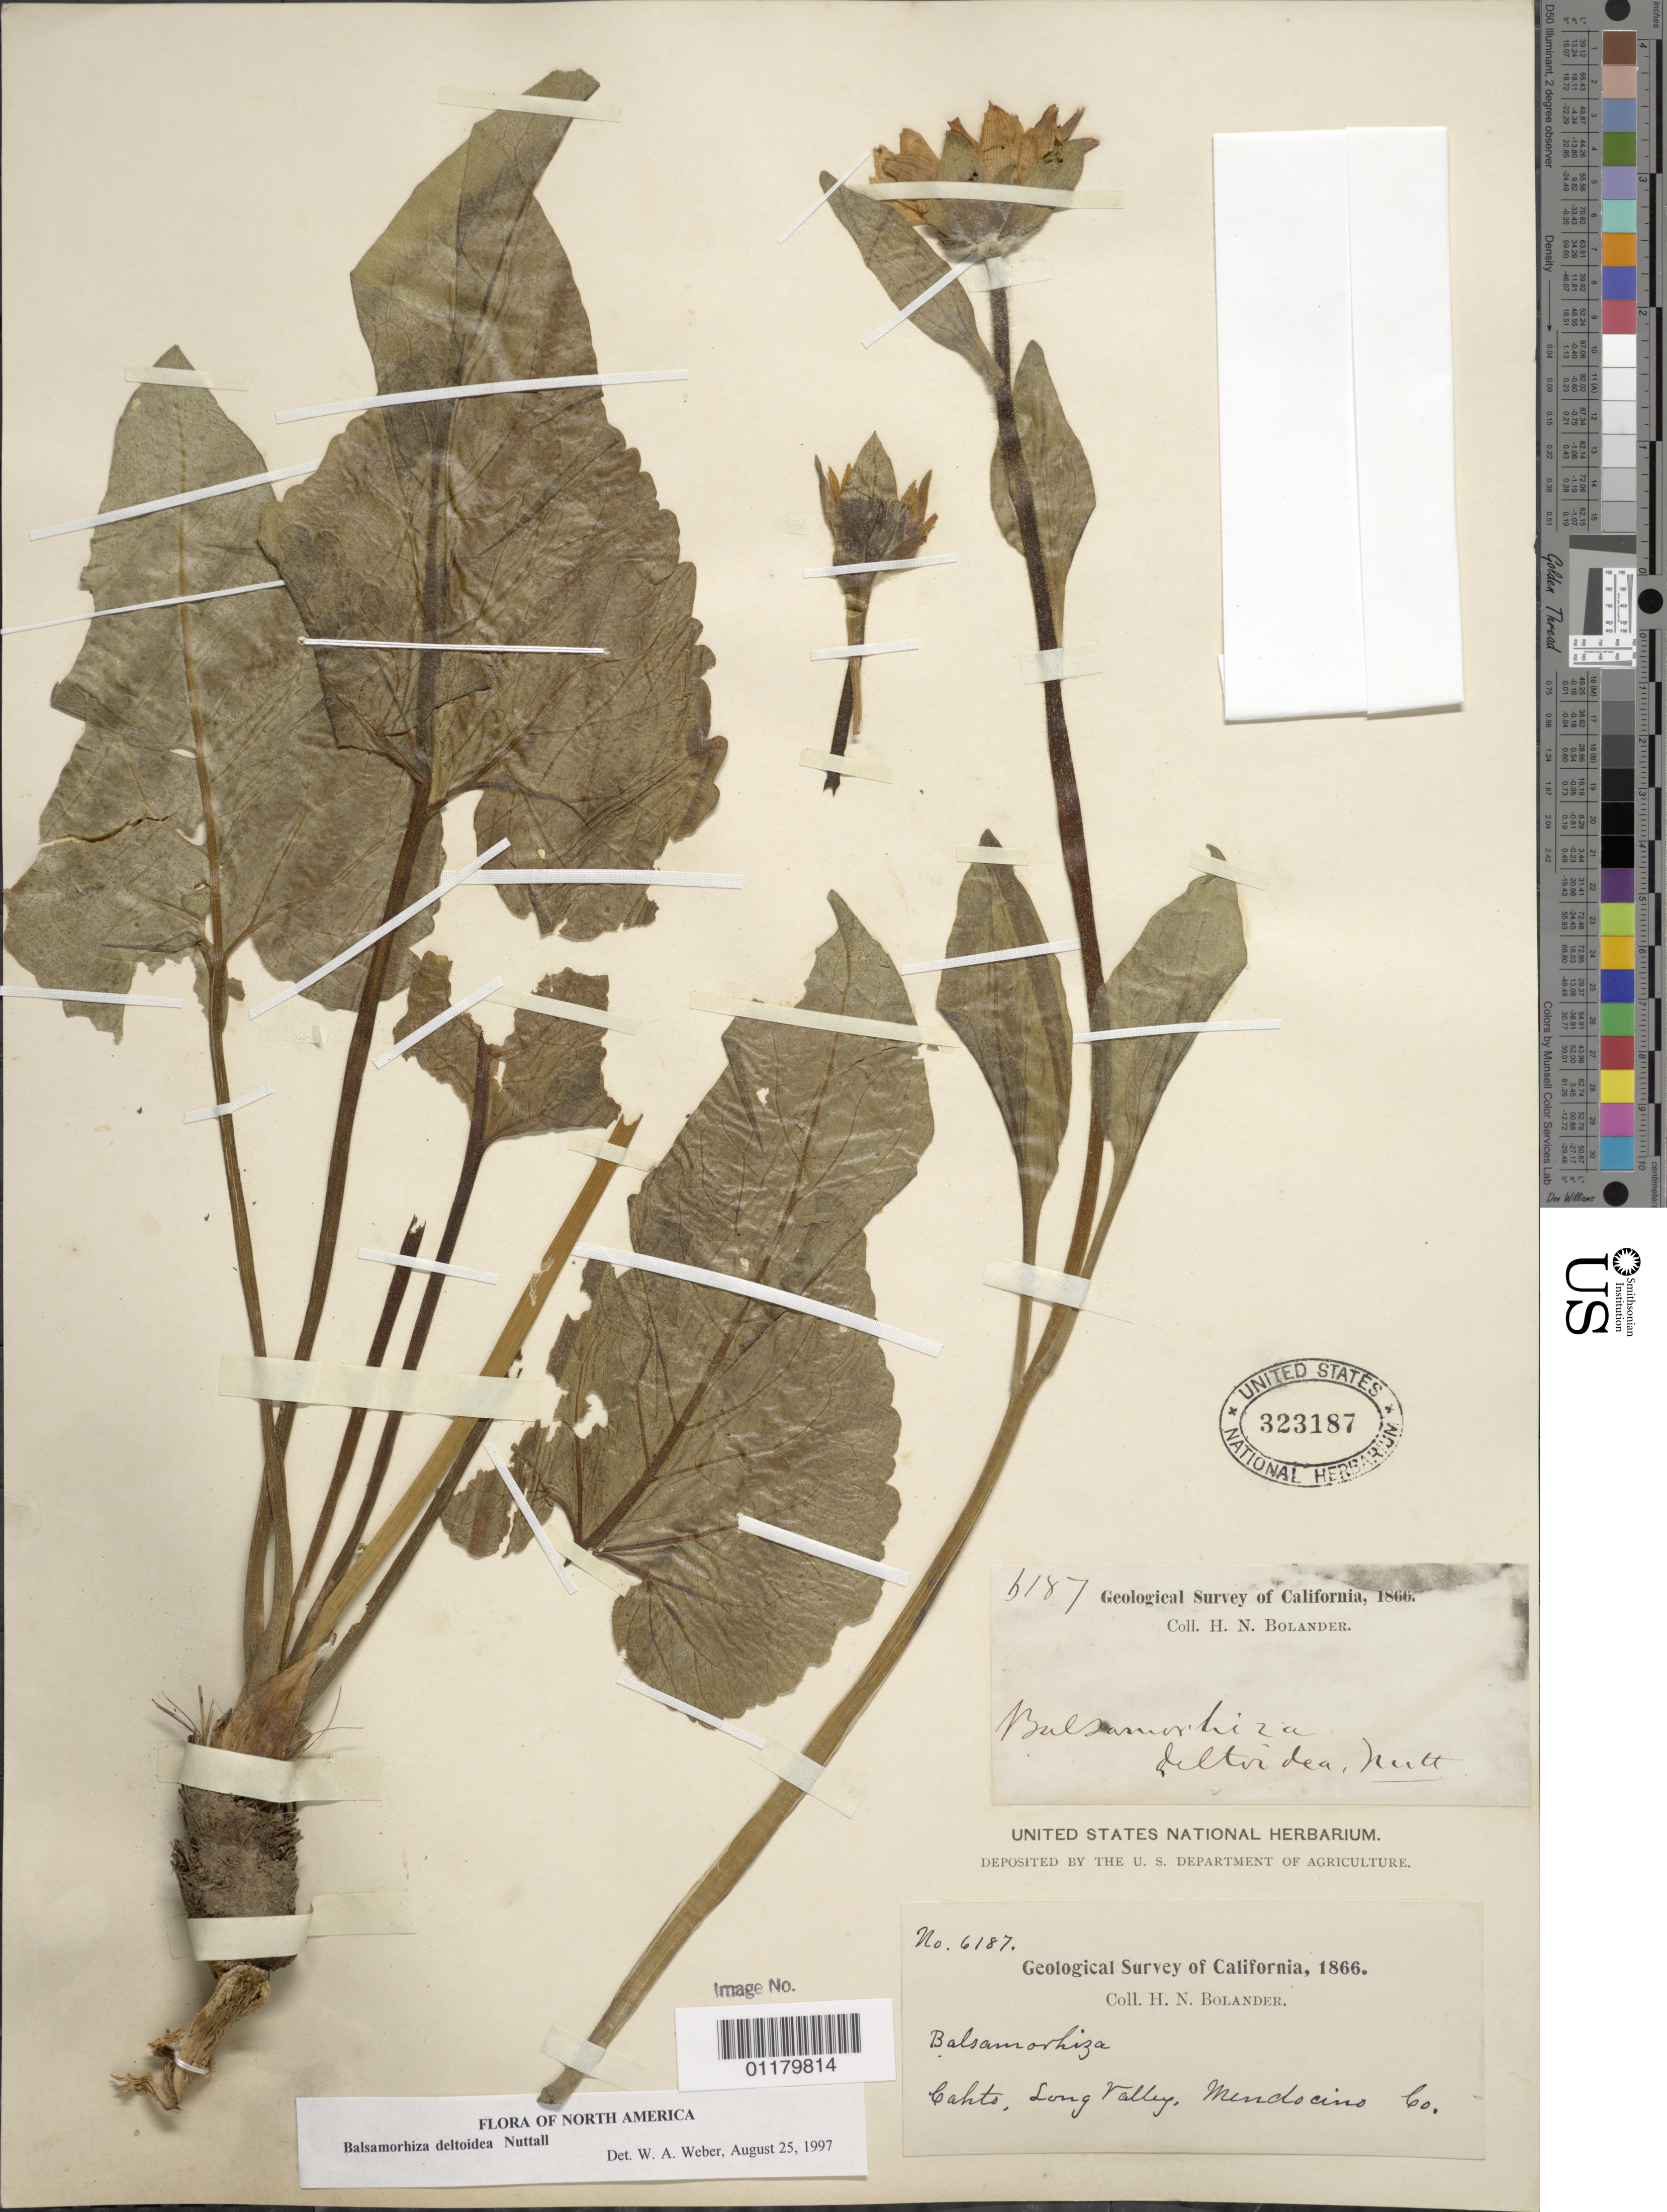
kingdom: Plantae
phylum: Tracheophyta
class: Magnoliopsida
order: Asterales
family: Asteraceae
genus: Balsamorhiza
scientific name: Balsamorhiza deltoidea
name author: Nutt.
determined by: Weber, W. A.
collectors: H. Bolander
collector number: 6187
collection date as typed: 1866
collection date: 1866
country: United States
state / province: California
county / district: Mendocino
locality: Cahto, Long Valley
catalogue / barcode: US 323187